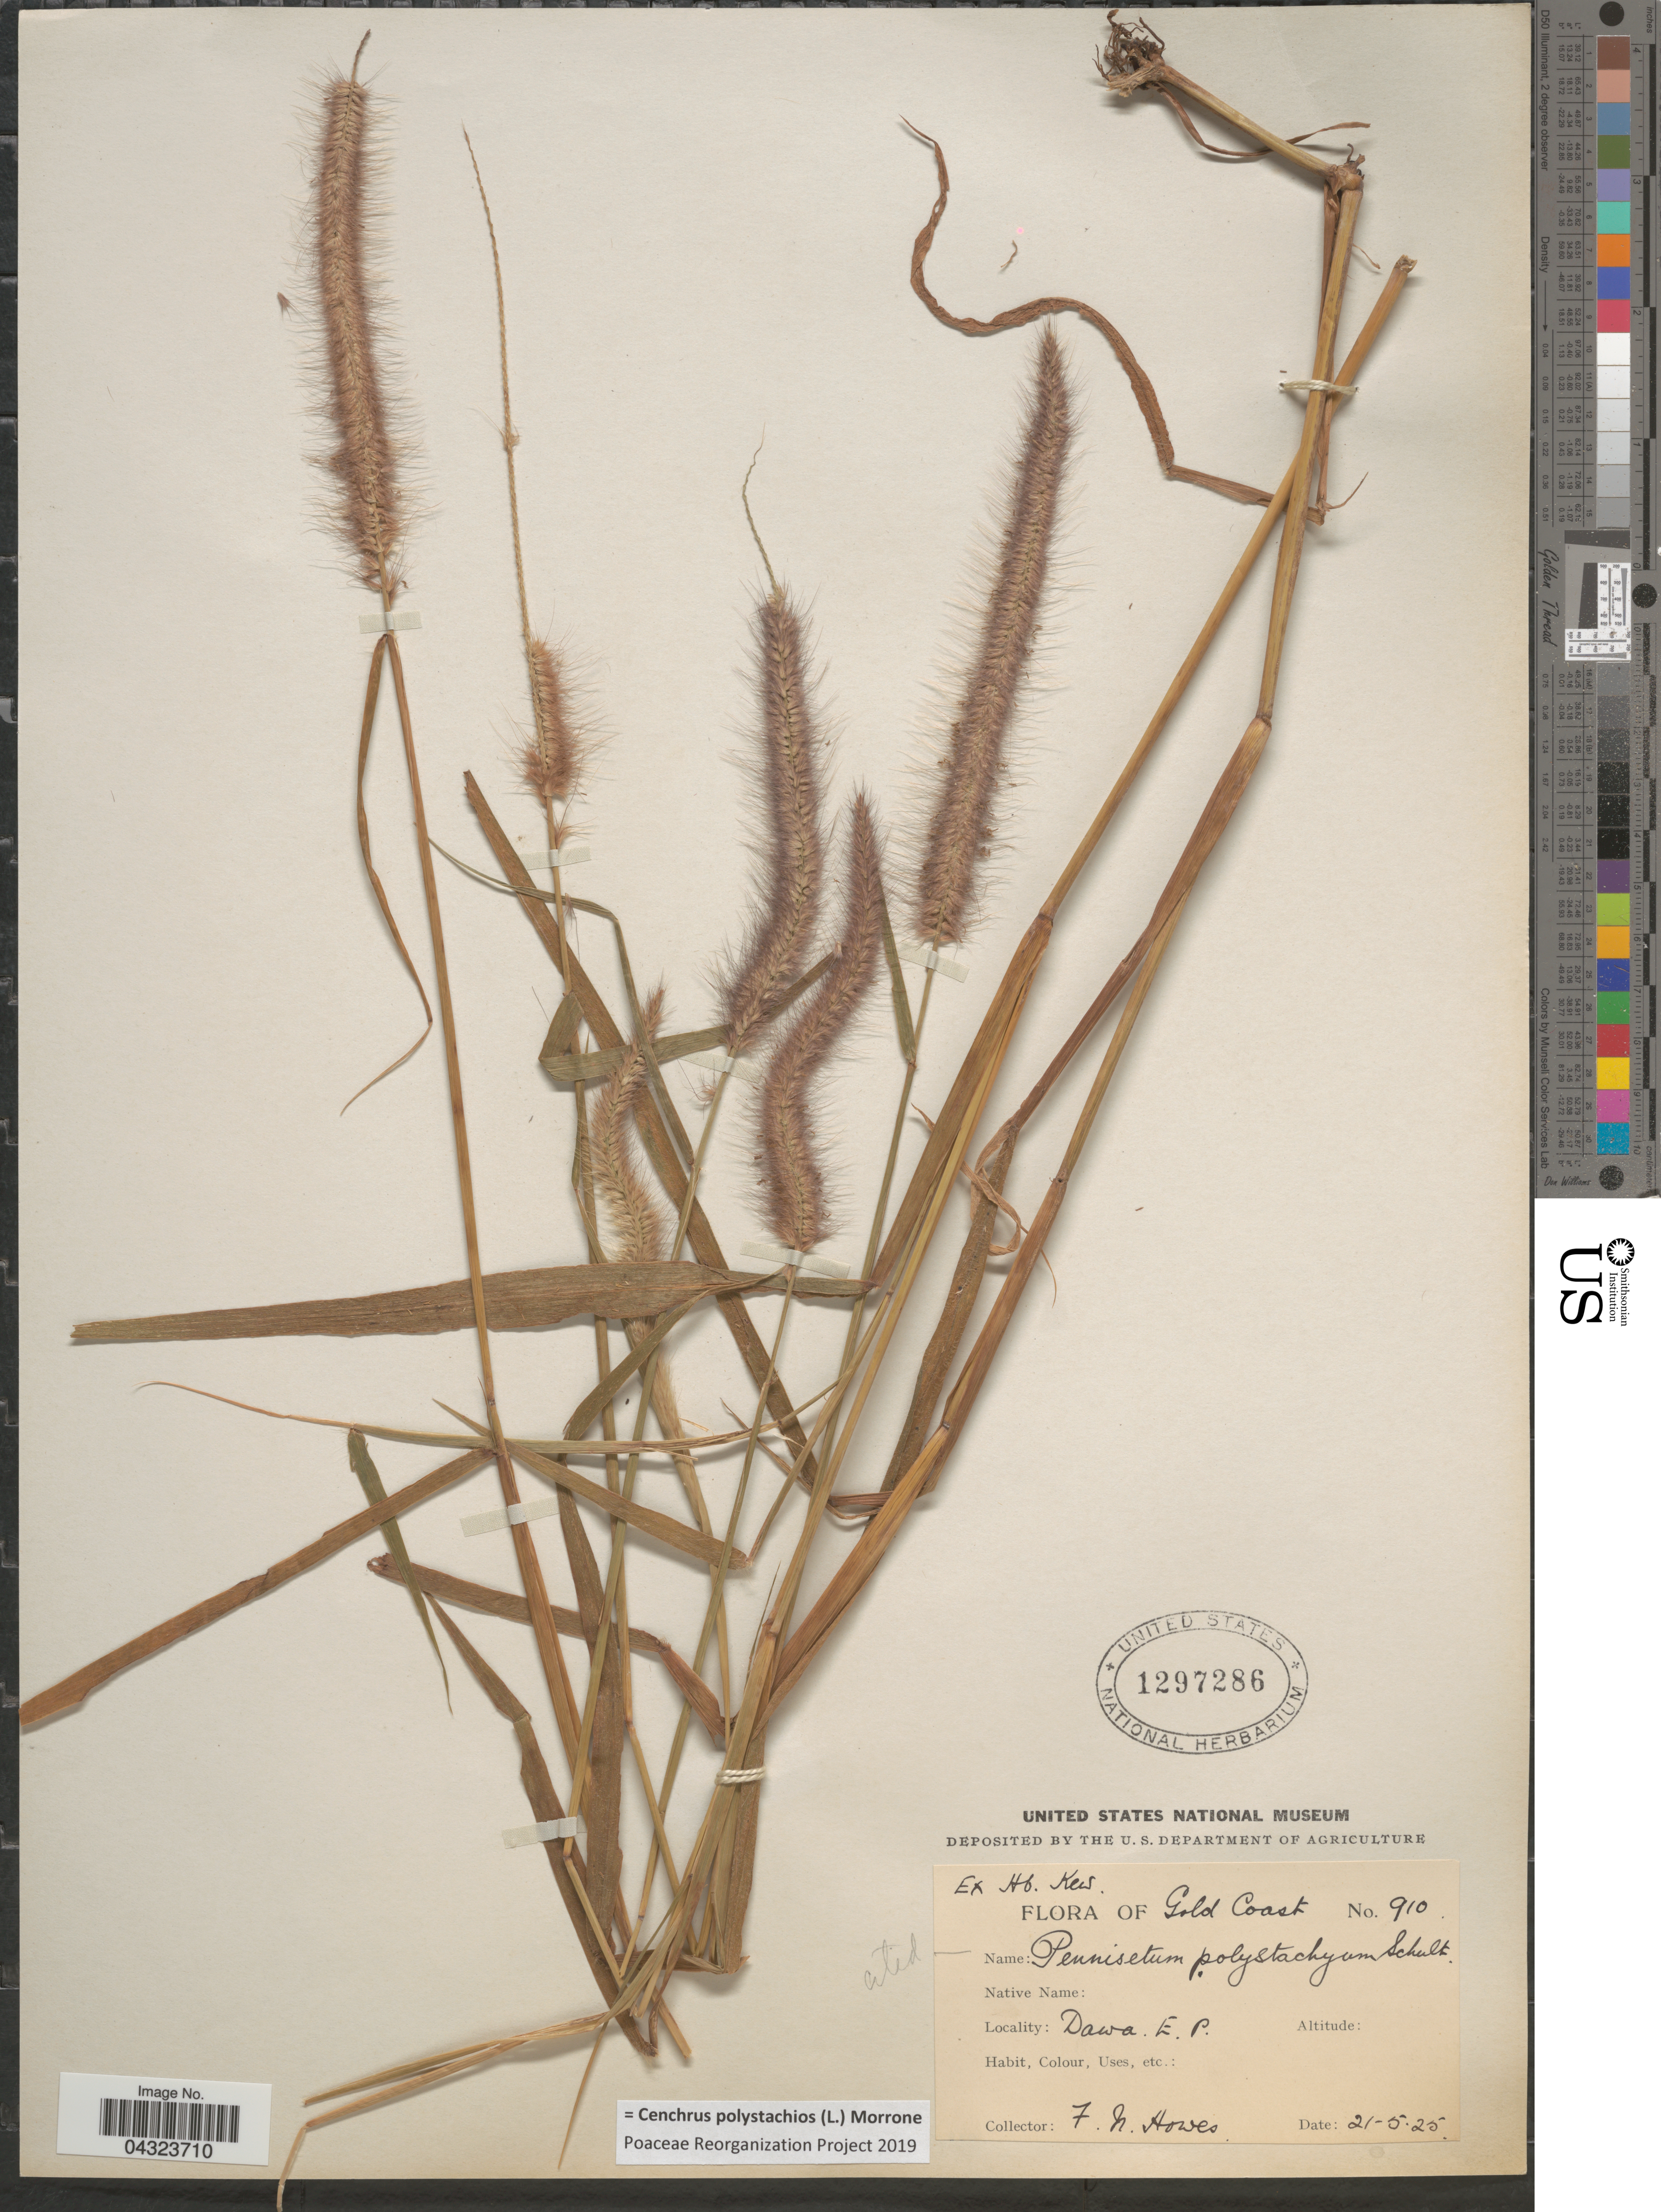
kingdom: Plantae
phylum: Tracheophyta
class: Liliopsida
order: Poales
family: Poaceae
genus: Cenchrus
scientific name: Cenchrus polystachios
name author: (L.) Morrone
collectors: F. Howes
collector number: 910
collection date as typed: Transcribed d/m/y: 21/5/25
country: Ghana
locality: Gold Coast. Dawa, E. P.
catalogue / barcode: US 1297286